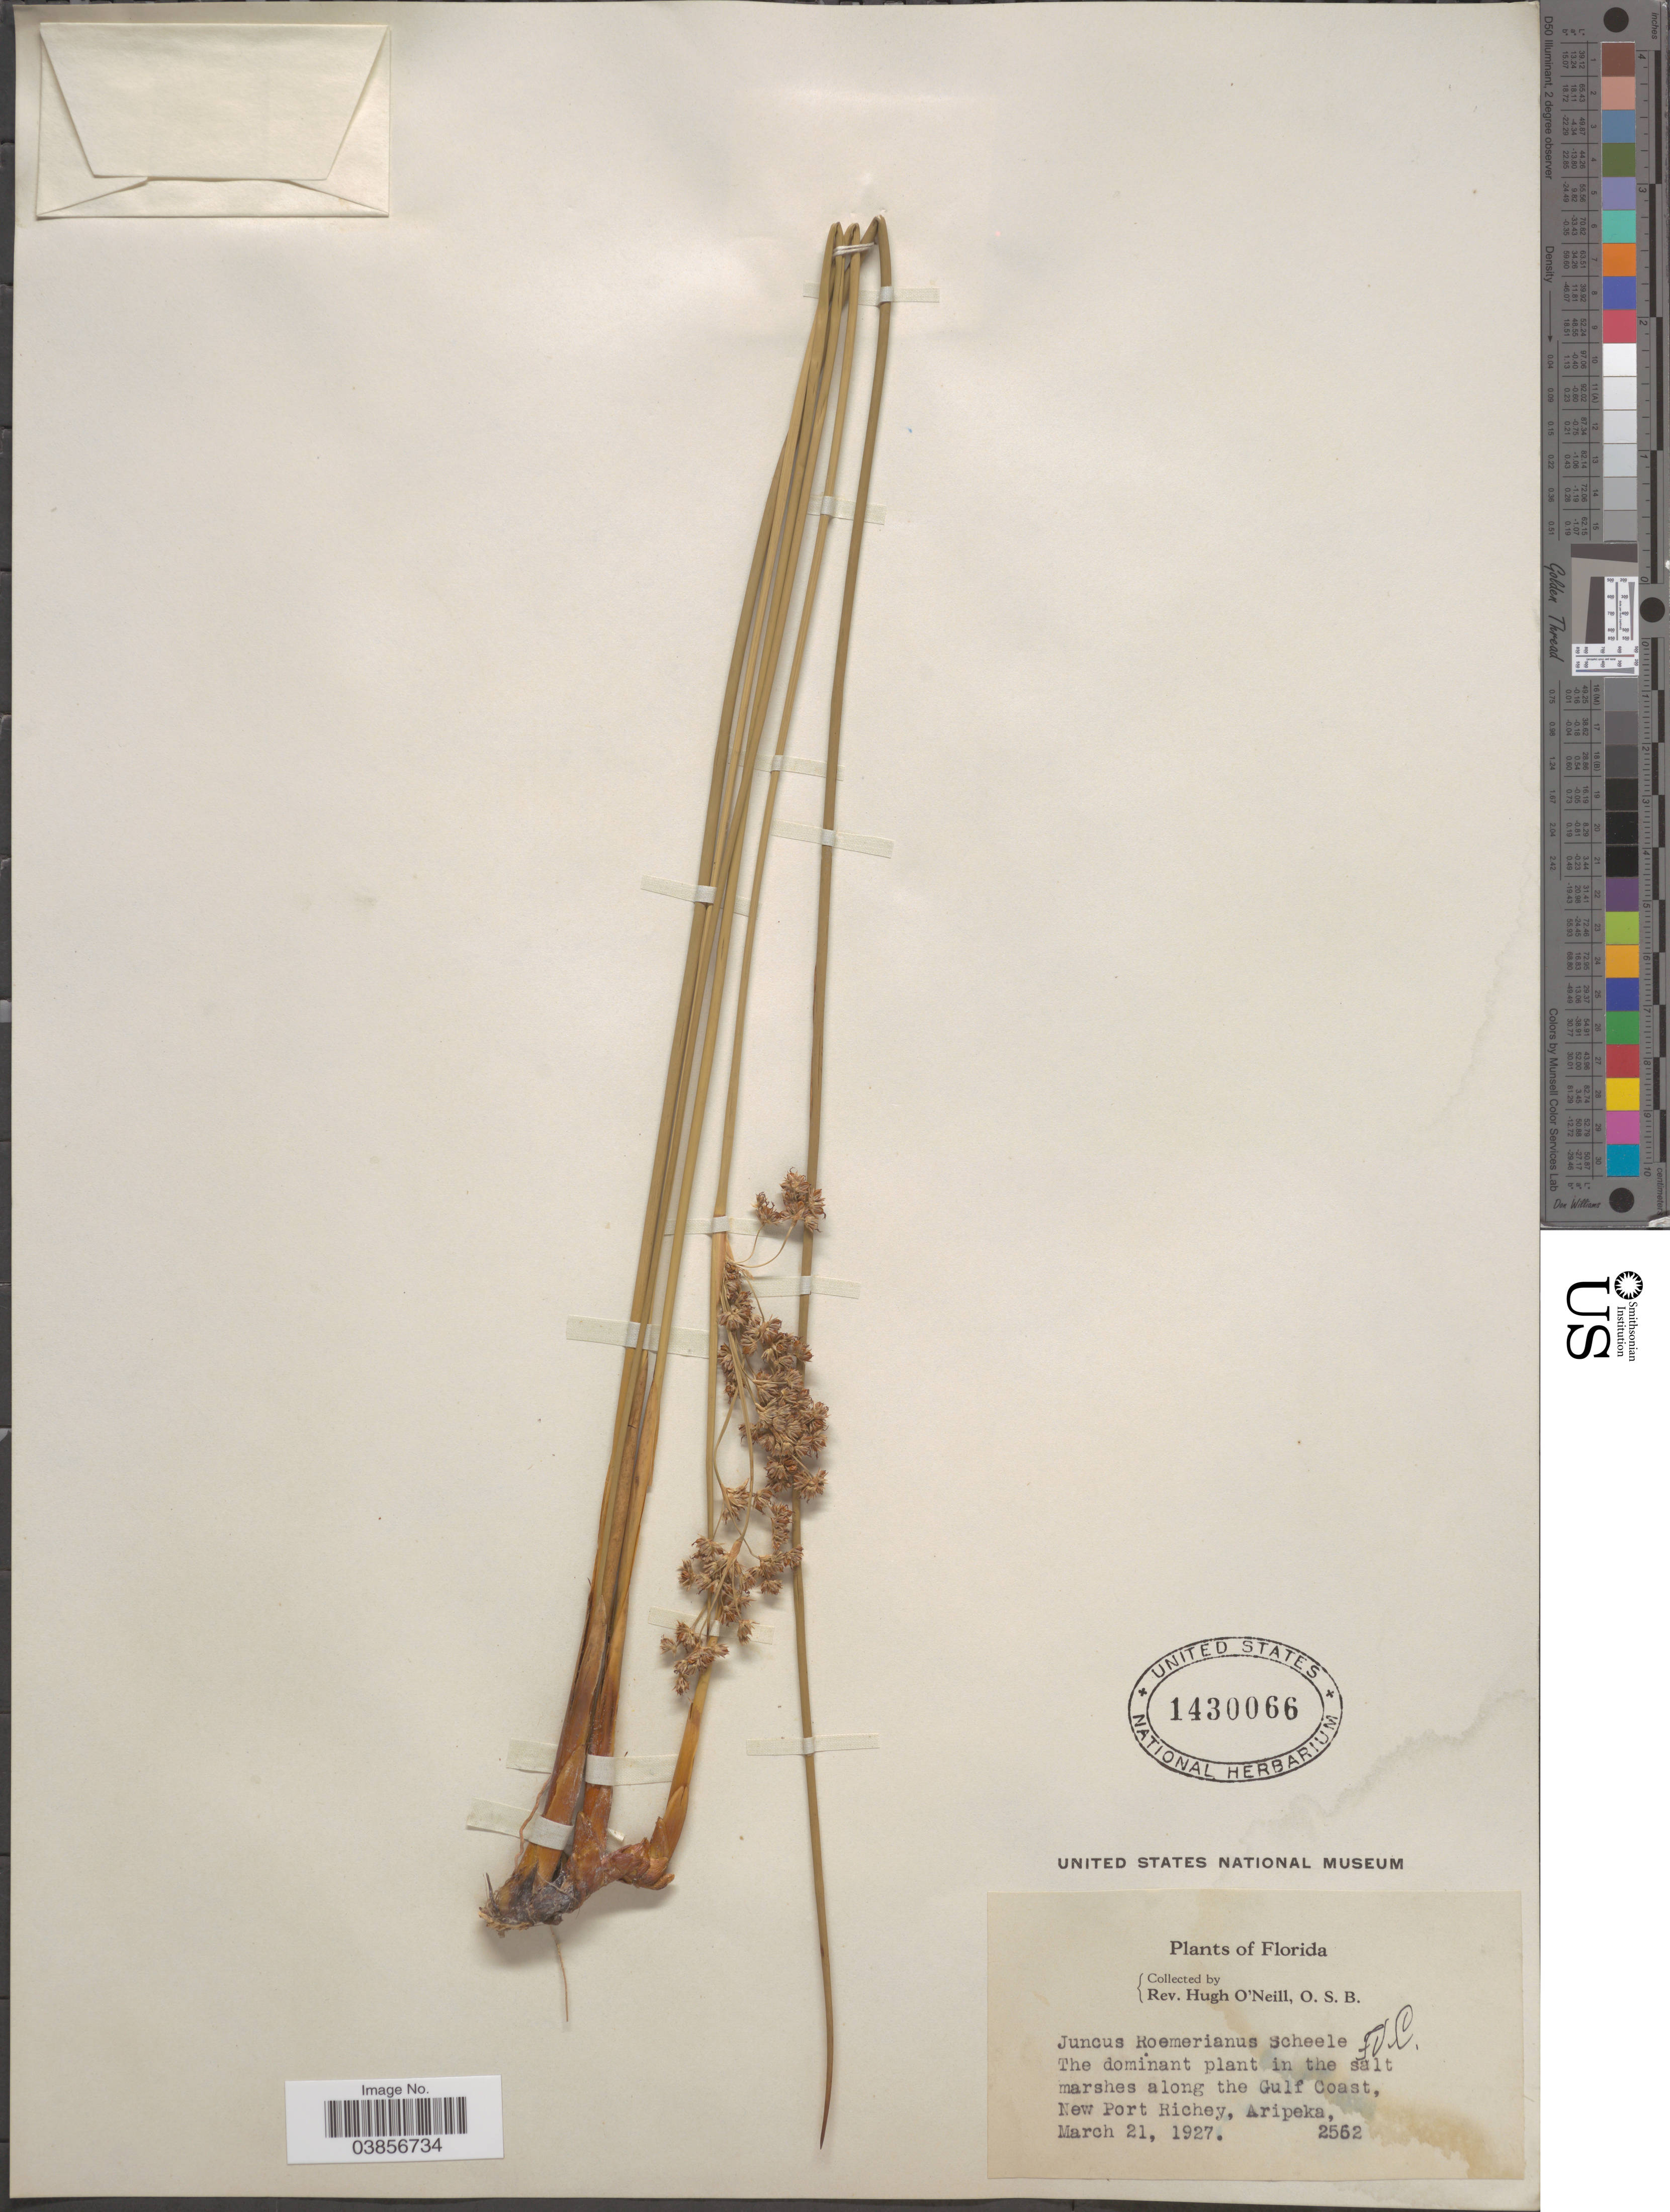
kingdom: Plantae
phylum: Tracheophyta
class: Liliopsida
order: Poales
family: Juncaceae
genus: Juncus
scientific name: Juncus roemerianus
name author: Scheele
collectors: H. O'Neill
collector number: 2562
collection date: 1927-03-21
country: United States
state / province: Florida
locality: Along the Gulf Coast, New Port Richey, Aripeka.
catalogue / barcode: US 1430066